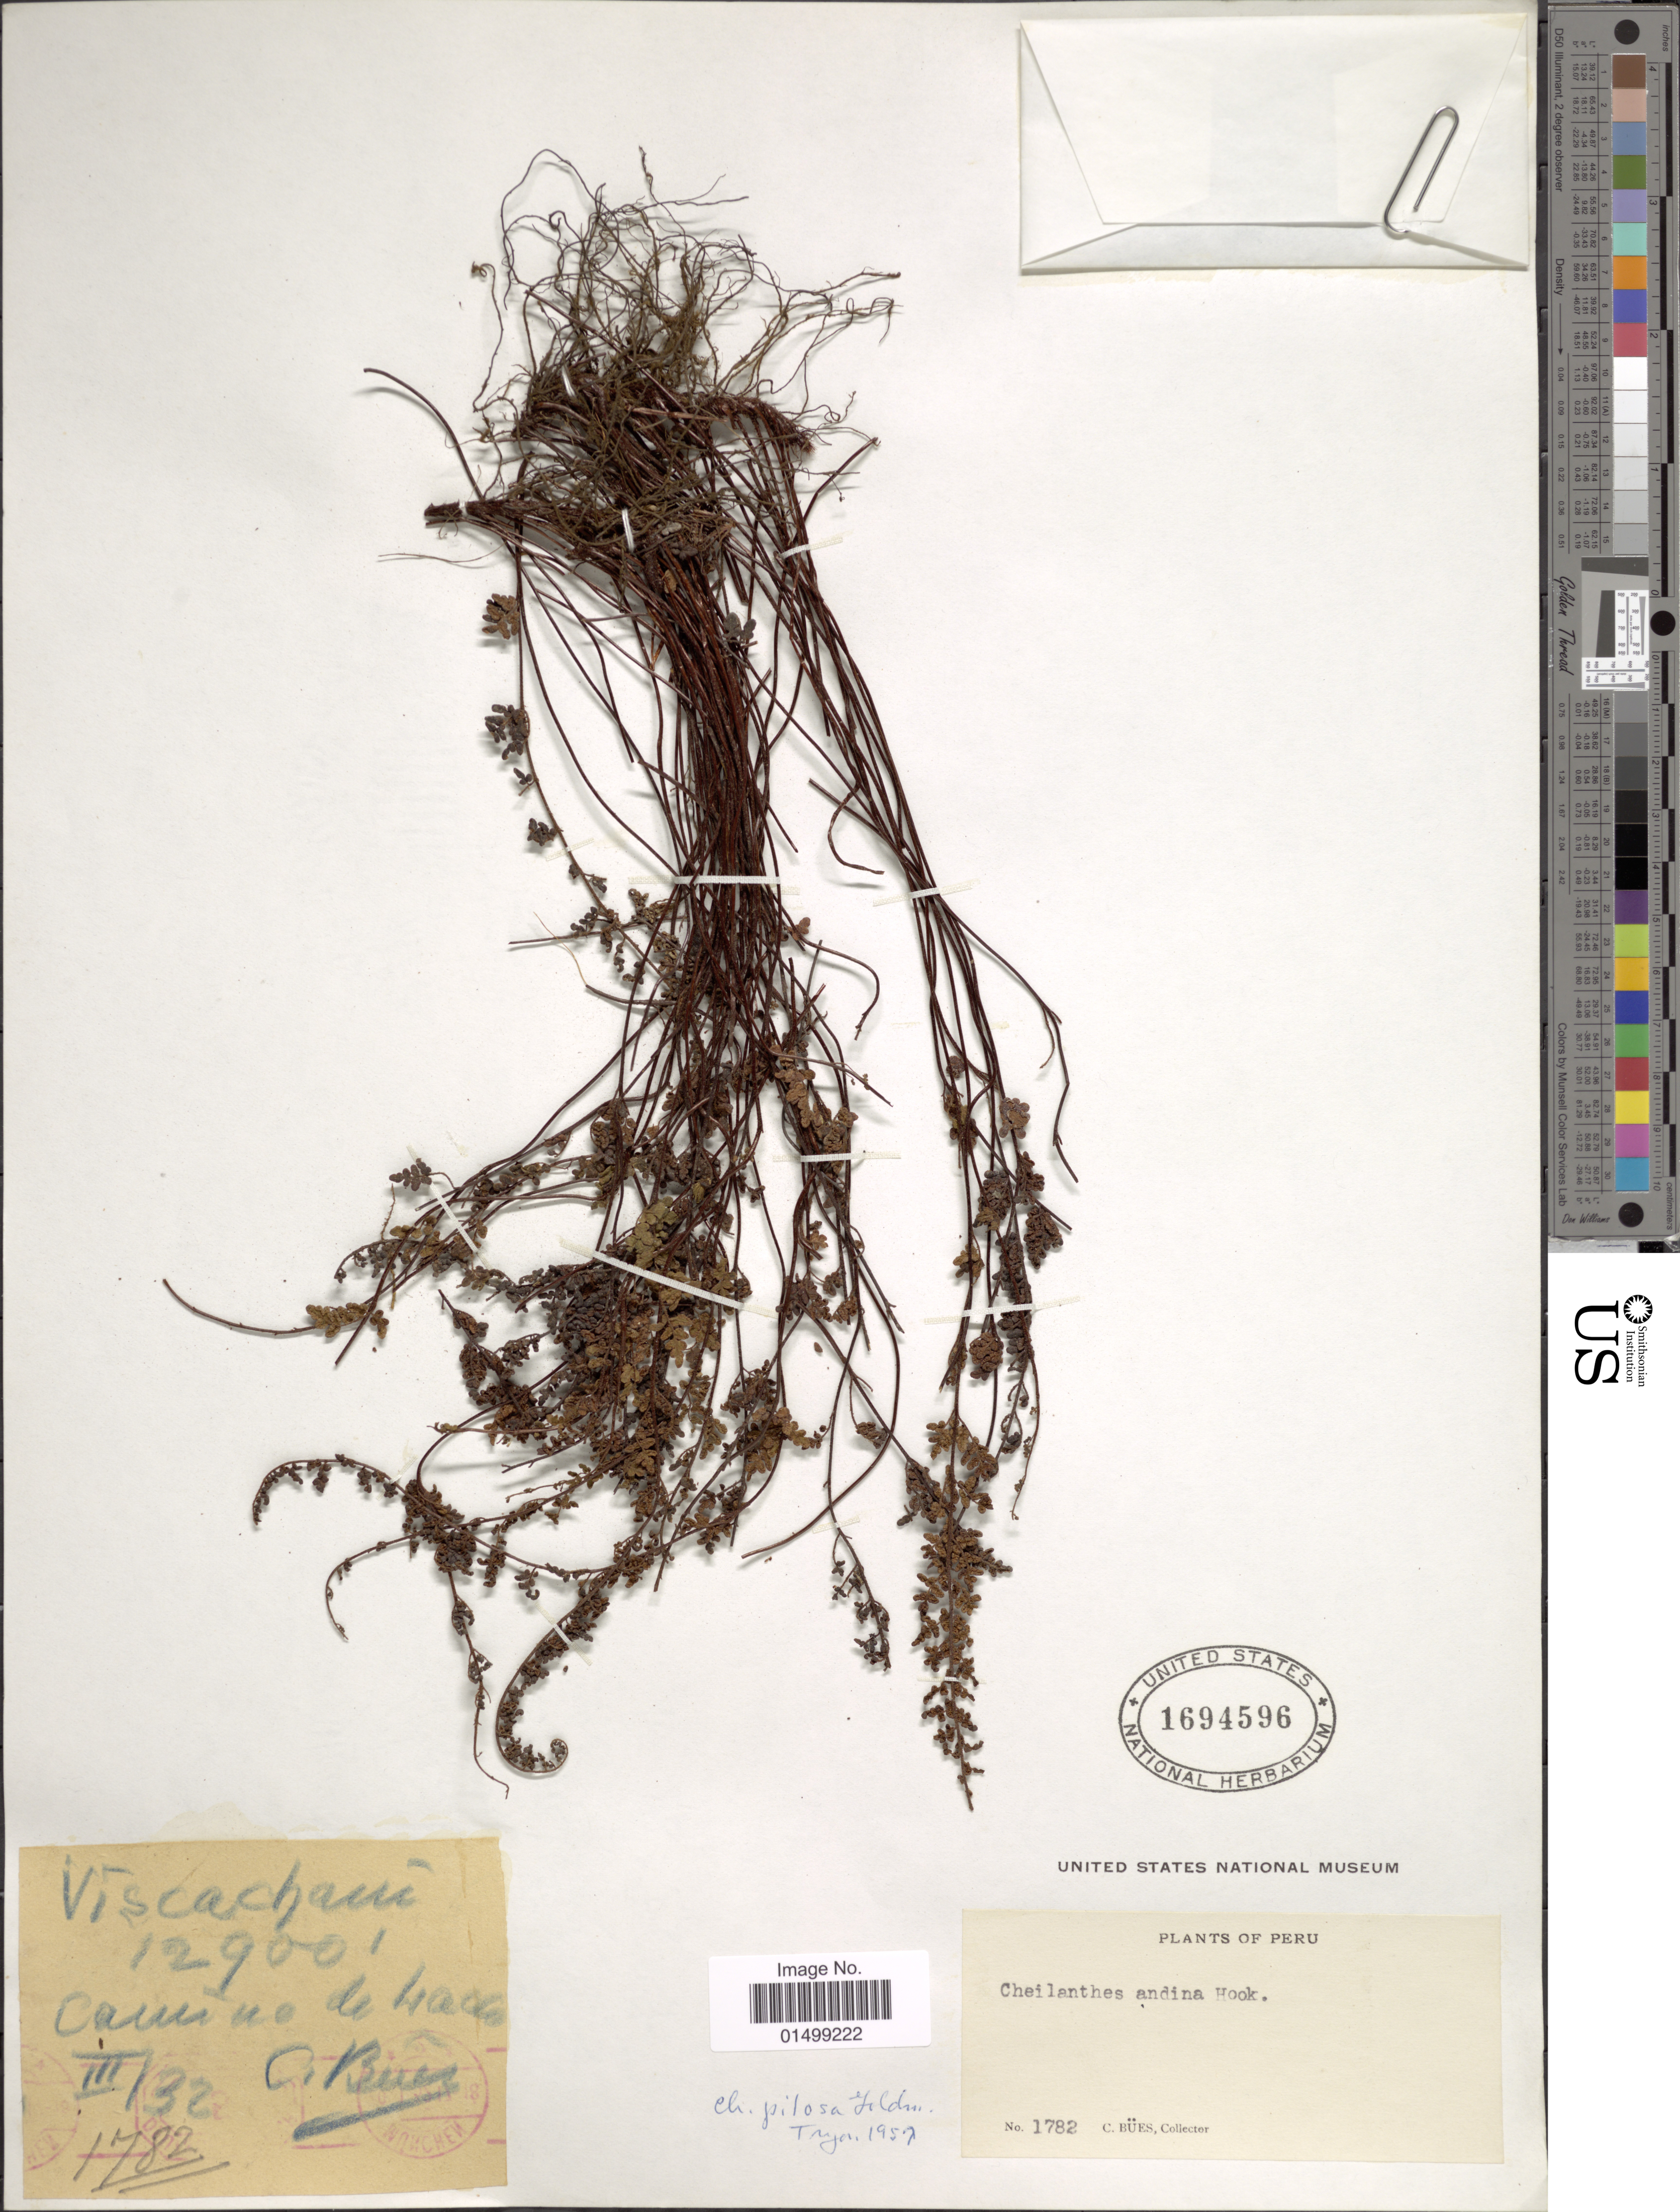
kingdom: Plantae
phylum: Tracheophyta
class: Polypodiopsida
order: Polypodiales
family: Pteridaceae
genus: Cheilanthes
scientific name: Cheilanthes pilosa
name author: Goldm.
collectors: C. Bues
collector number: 1782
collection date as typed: Transcribed d/m/y: /2/32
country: Peru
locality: Viscachani, Camino de Lado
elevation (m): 3932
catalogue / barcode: US 1694596